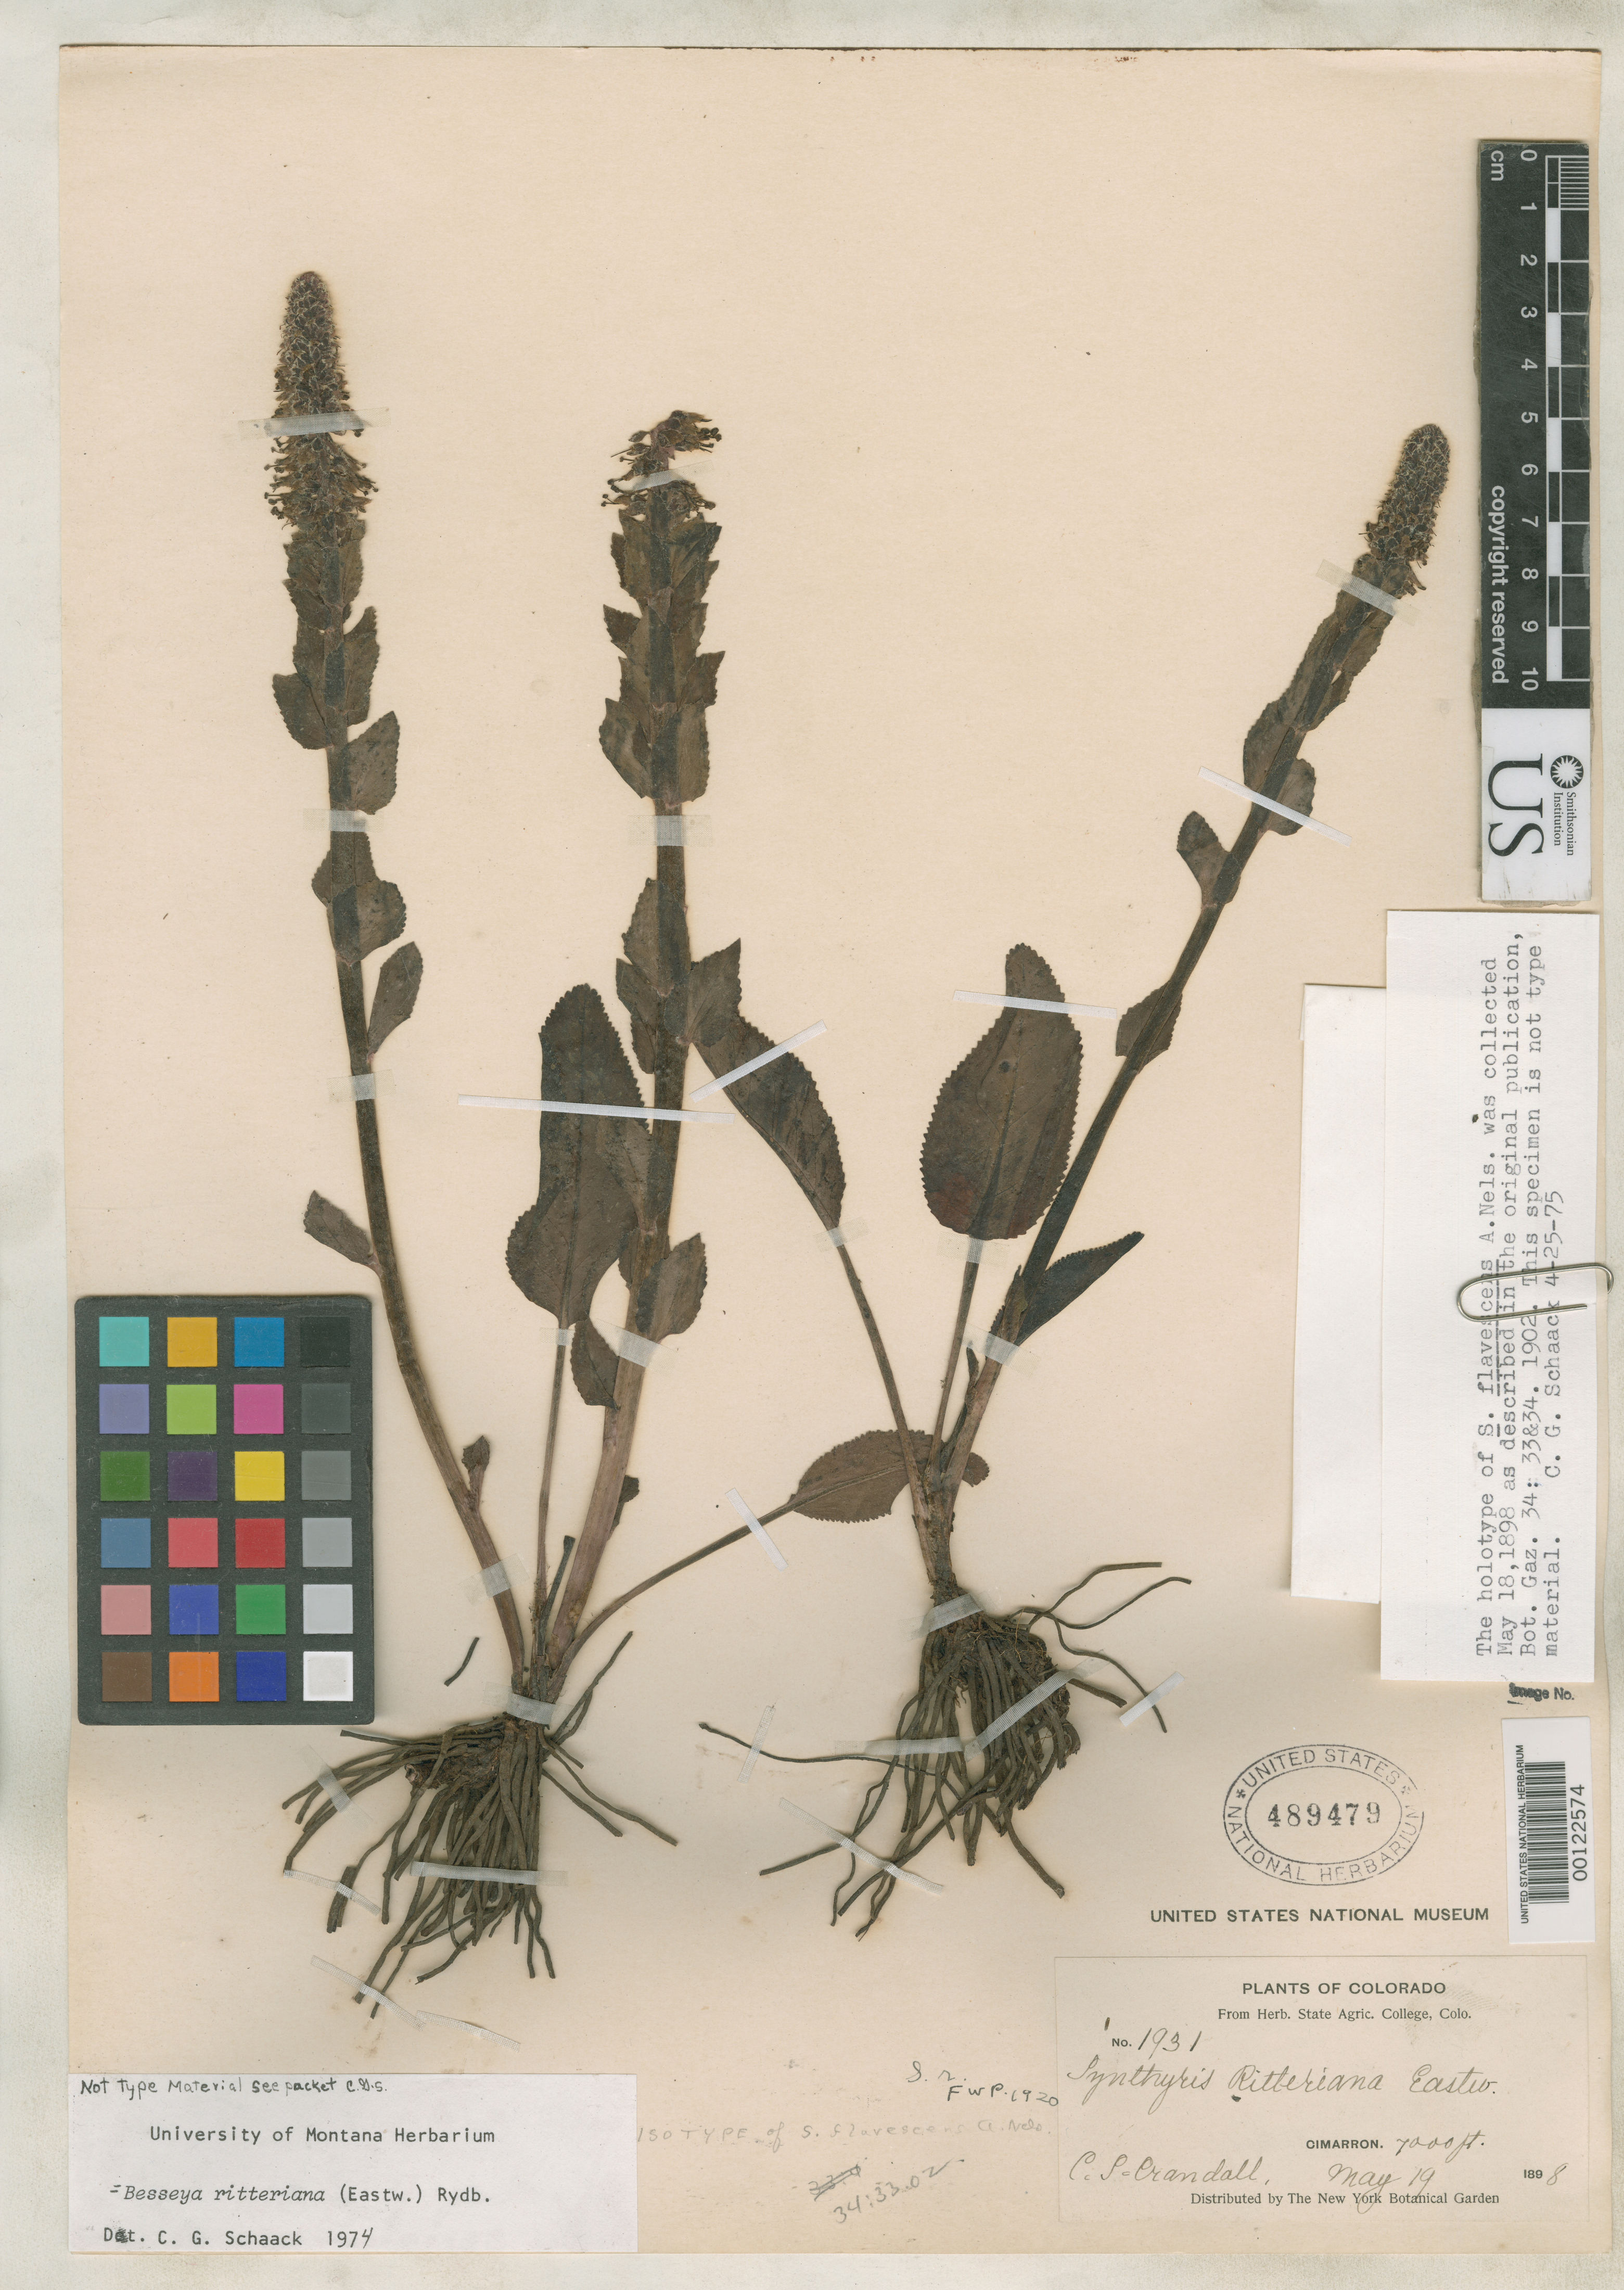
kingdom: Plantae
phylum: Tracheophyta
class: Magnoliopsida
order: Lamiales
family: Plantaginaceae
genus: Synthyris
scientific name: Synthyris flavescens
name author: A. Nelson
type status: Isotype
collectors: C. Crandall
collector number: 1931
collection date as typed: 19 May 1898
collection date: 1898-05-19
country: United States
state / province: Colorado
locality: Cimarron.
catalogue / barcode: US 489479